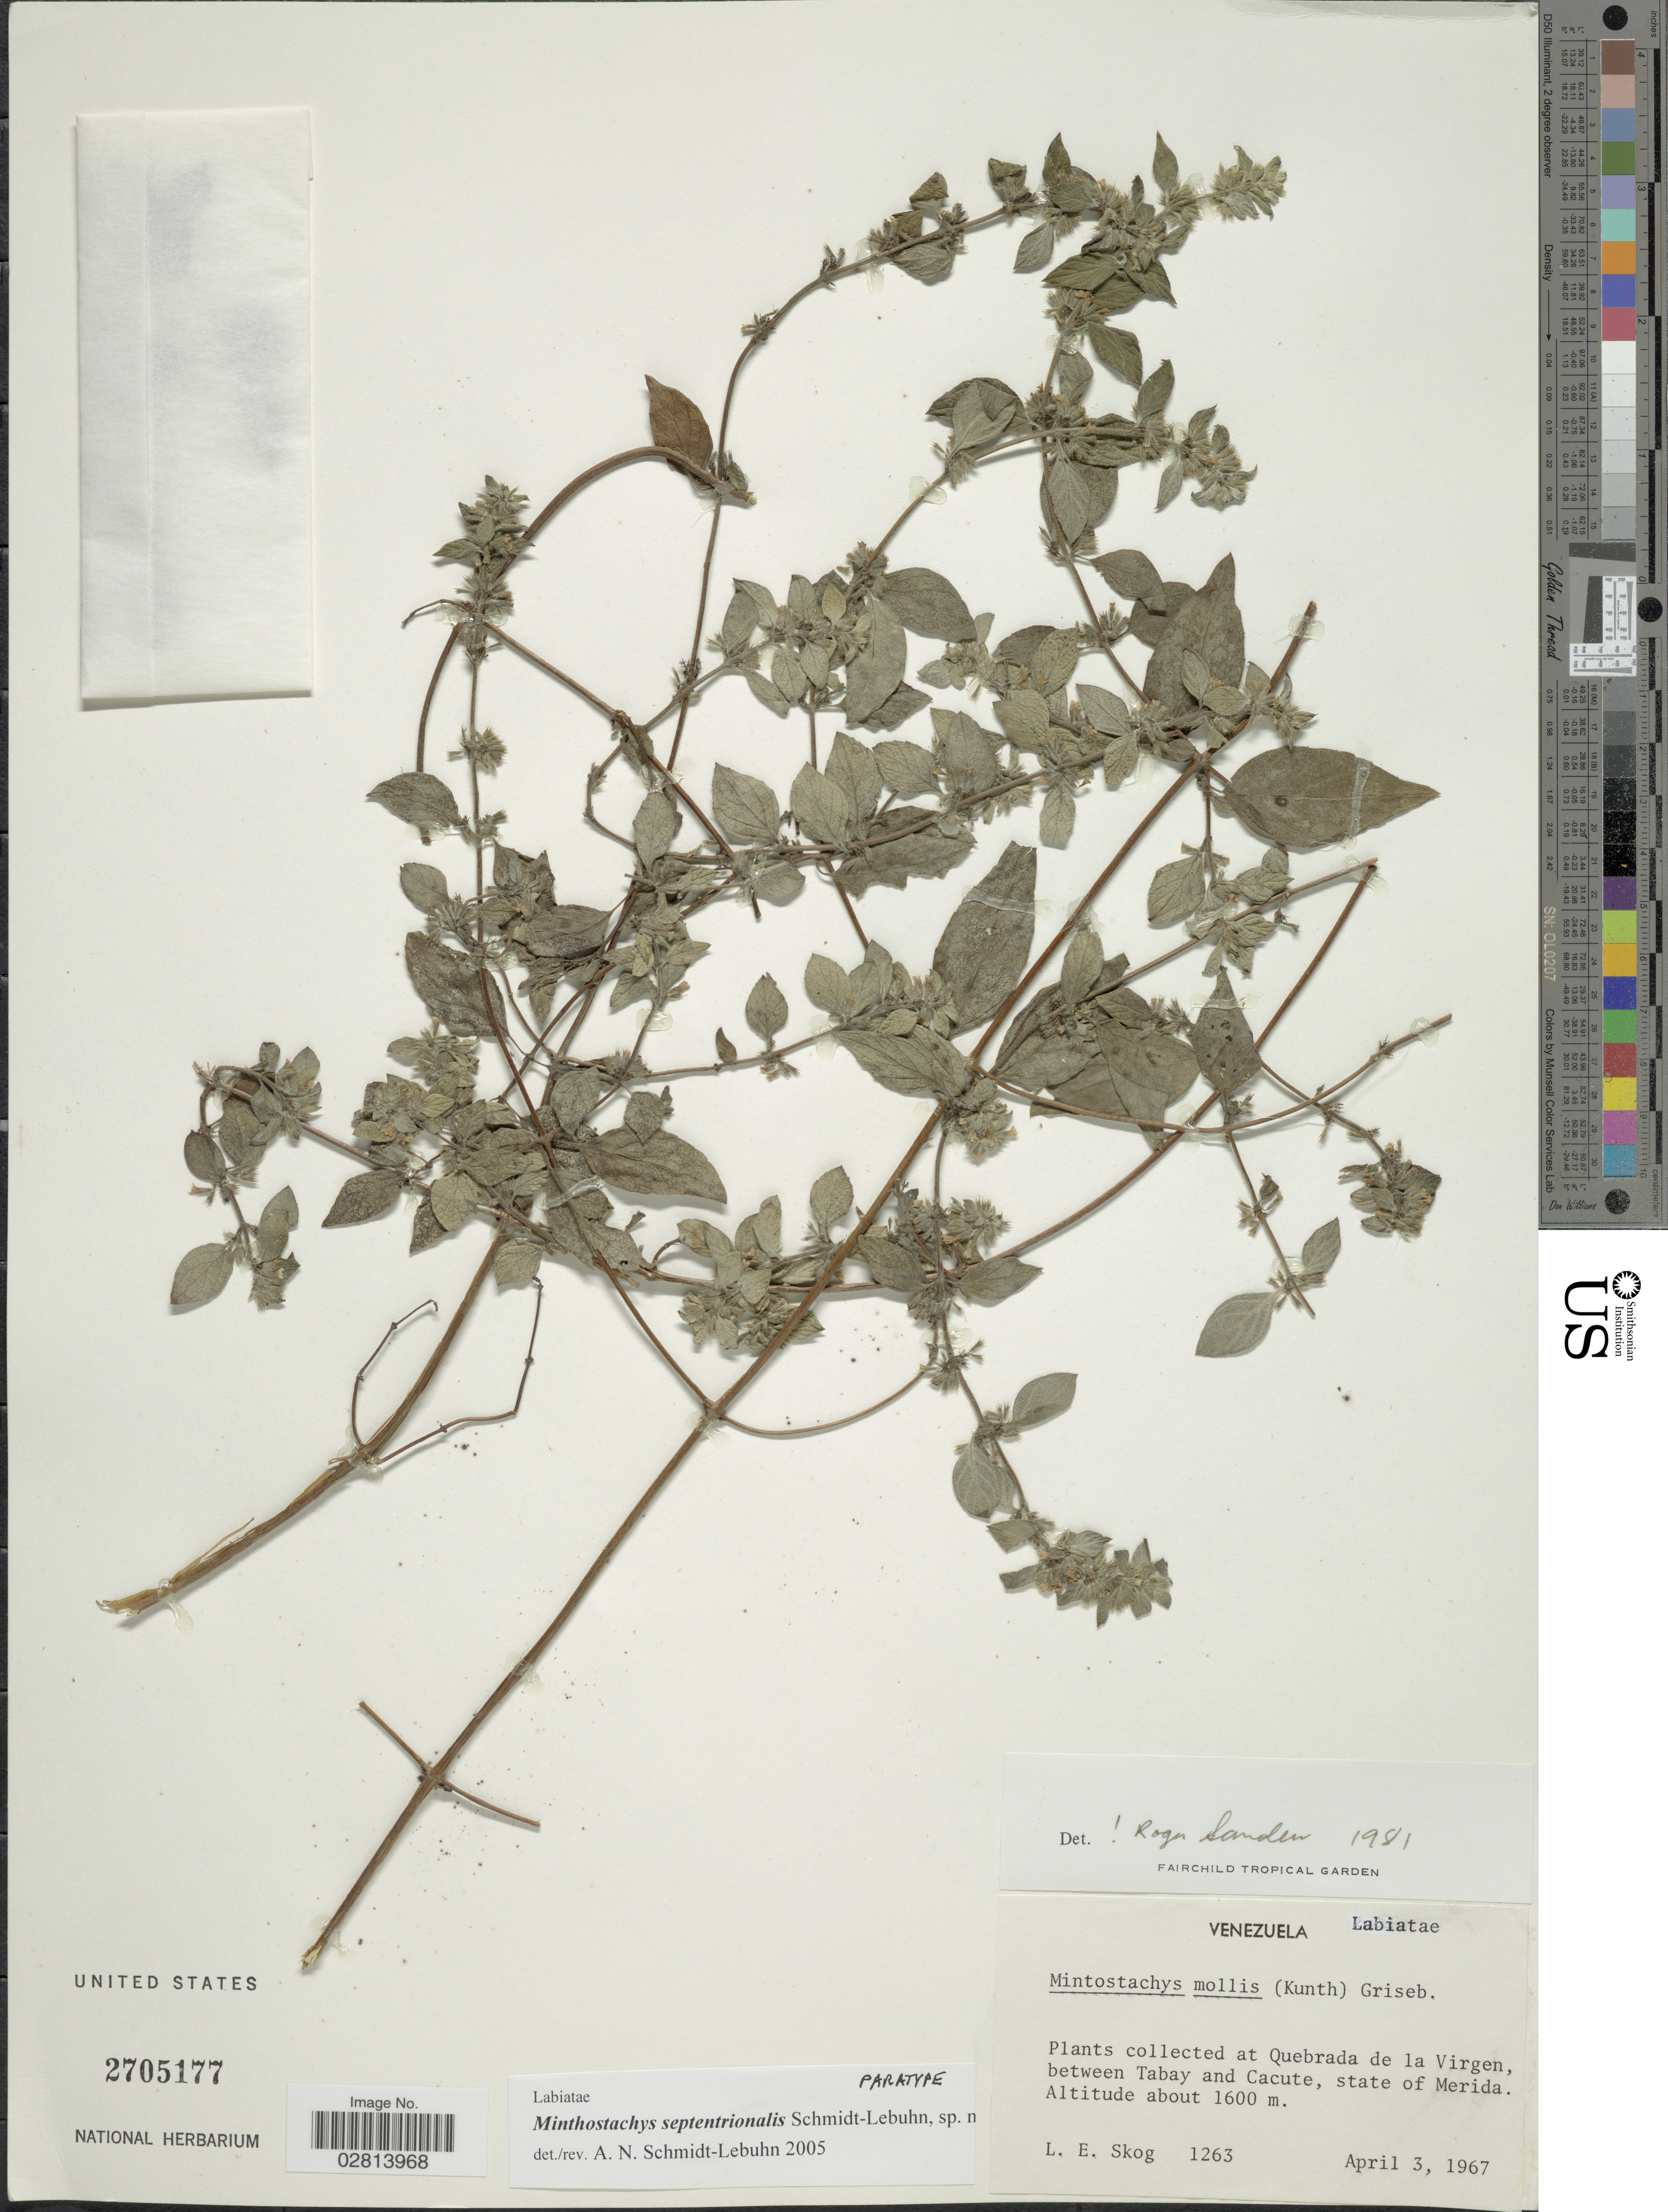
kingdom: Plantae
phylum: Tracheophyta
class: Magnoliopsida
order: Lamiales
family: Lamiaceae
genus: Minthostachys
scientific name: Minthostachys septentrionalis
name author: Schmidt-Leb.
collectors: L. E. Skog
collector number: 1263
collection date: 1967-04-03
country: Venezuela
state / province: Mérida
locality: At Quebrada de la Virgen, between Tabay and Cacute, state of Merida.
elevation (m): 1600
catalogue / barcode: US 2705177